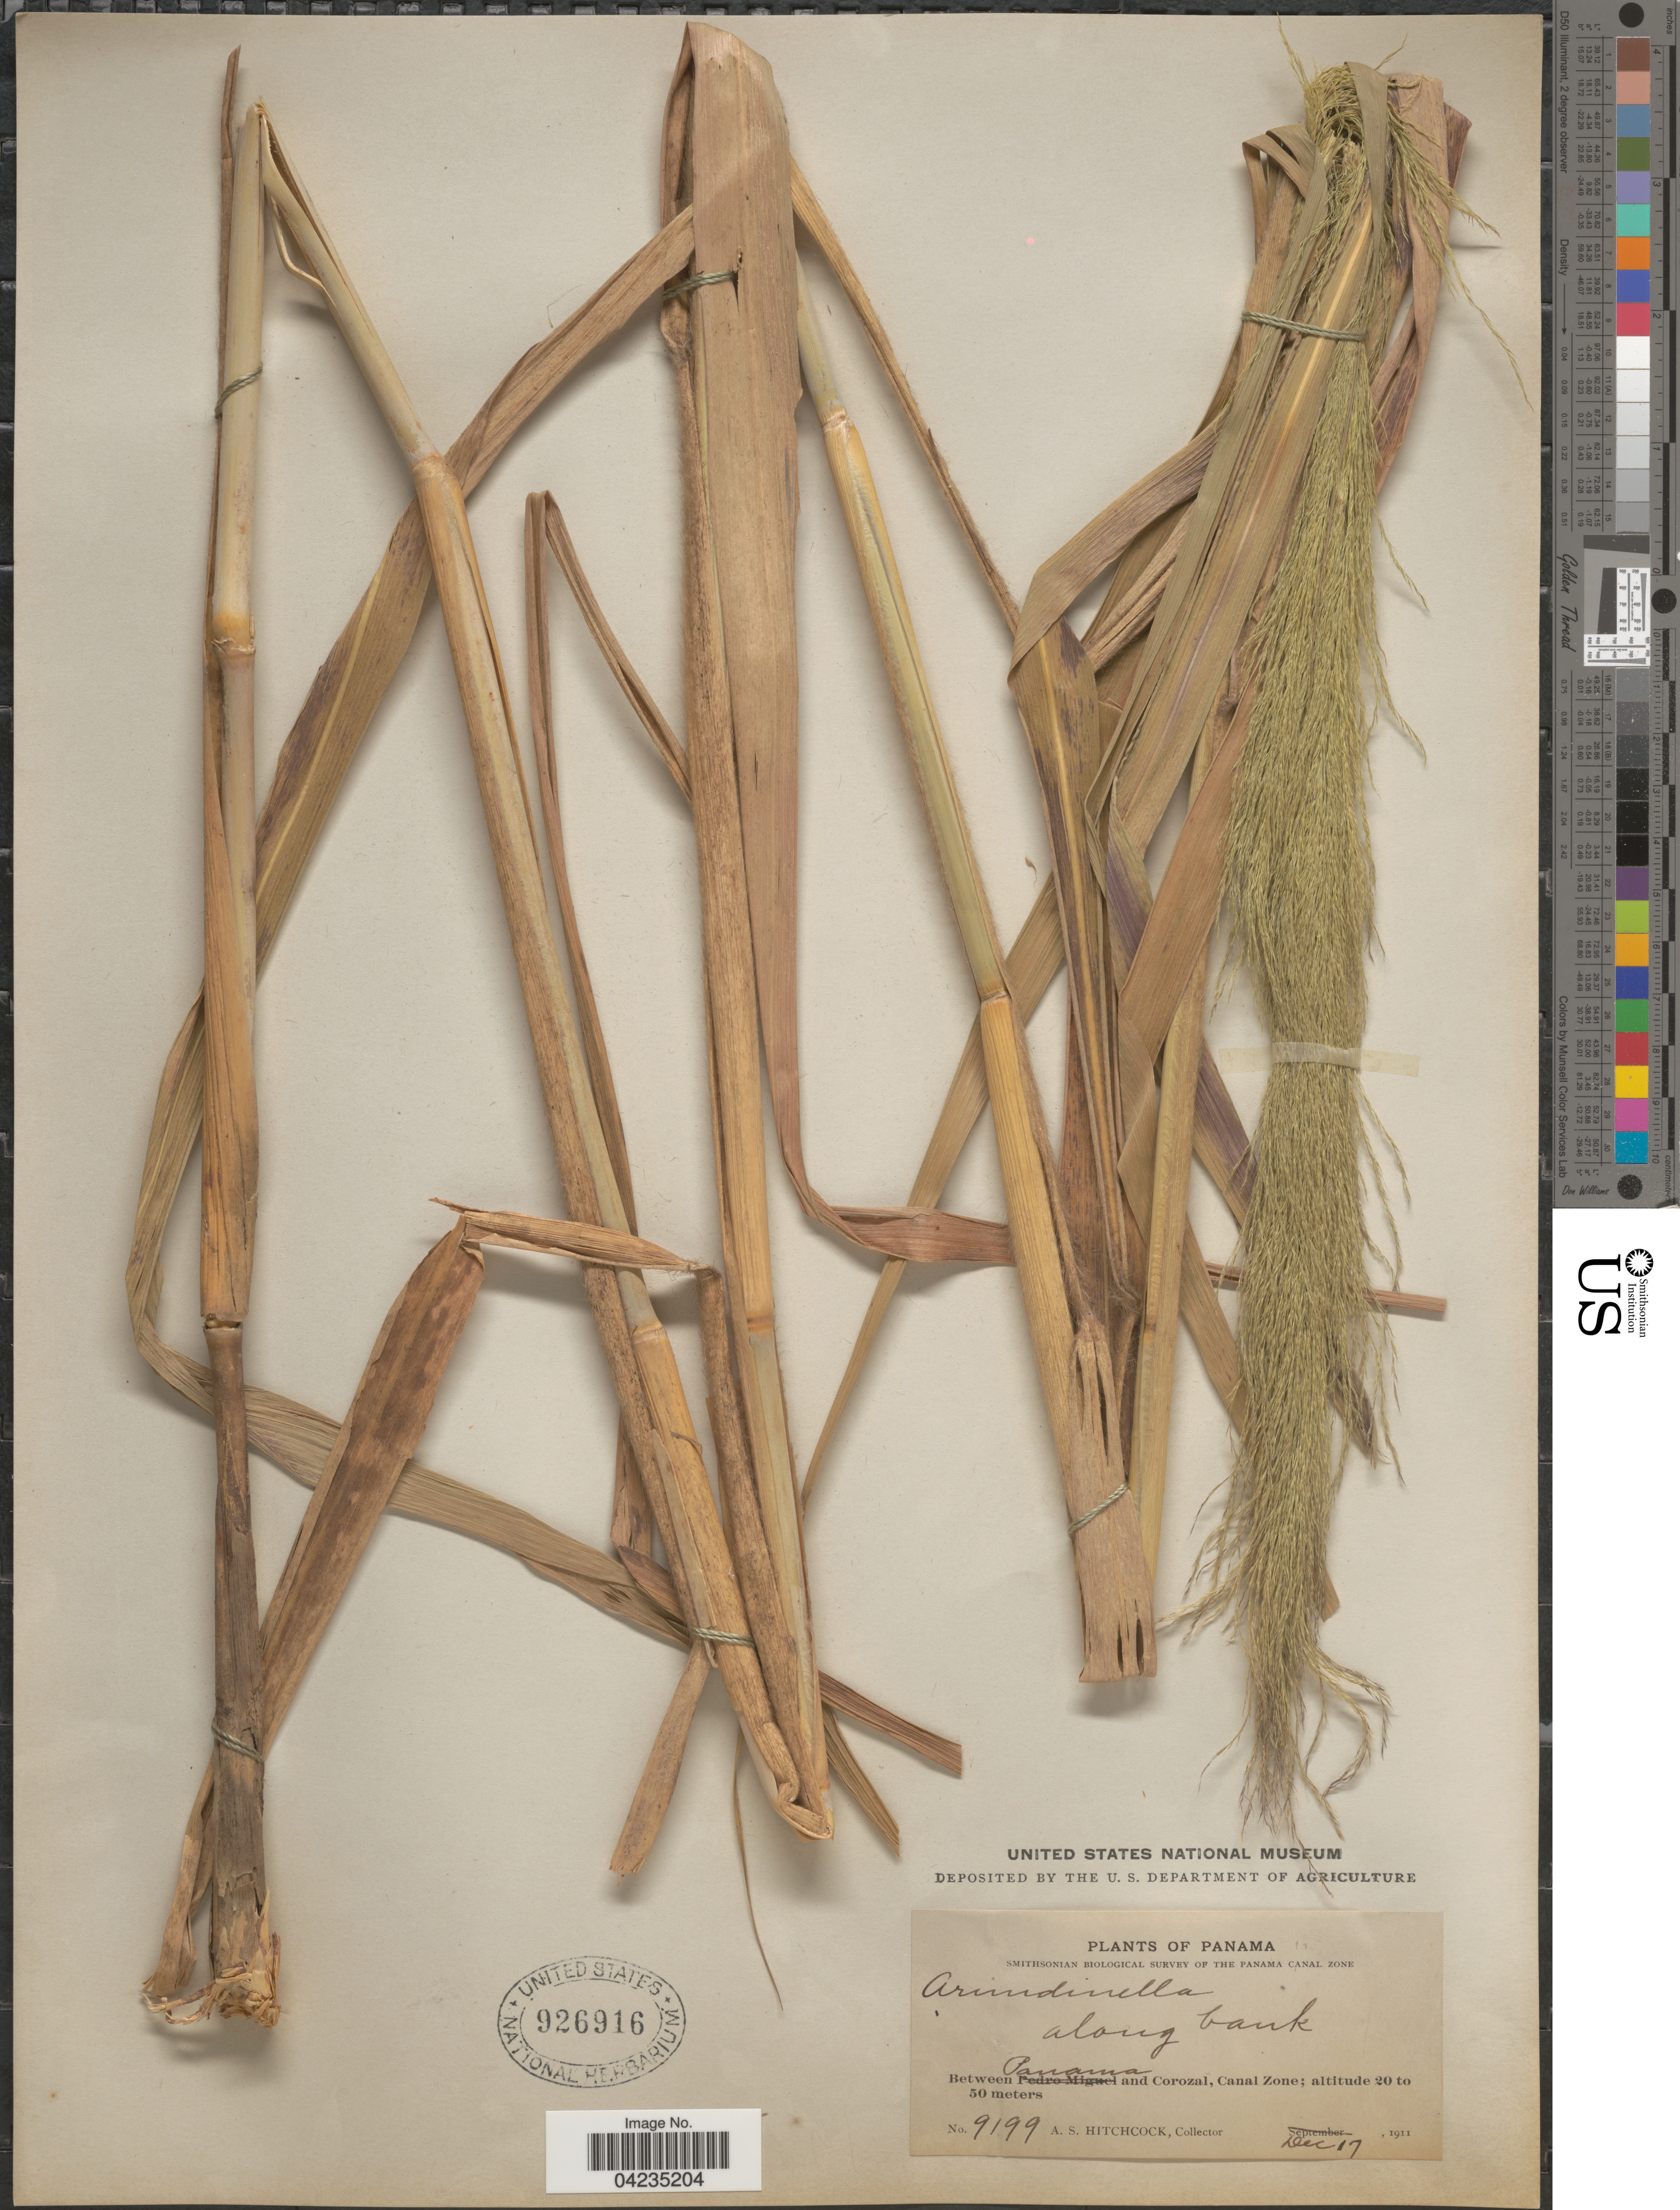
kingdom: Plantae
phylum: Tracheophyta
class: Liliopsida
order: Poales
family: Poaceae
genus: Arundinella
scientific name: Arundinella deppeana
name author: Nees ex Steud.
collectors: A. S. Hitchcock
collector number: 9199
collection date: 1911-12-17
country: Panama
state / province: Colón / Panamá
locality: Smithsonian Biological Survey of the Panama Canal Zone. Along bank. Between Panama and Corozal, Canal Zone.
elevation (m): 20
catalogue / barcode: US 926916